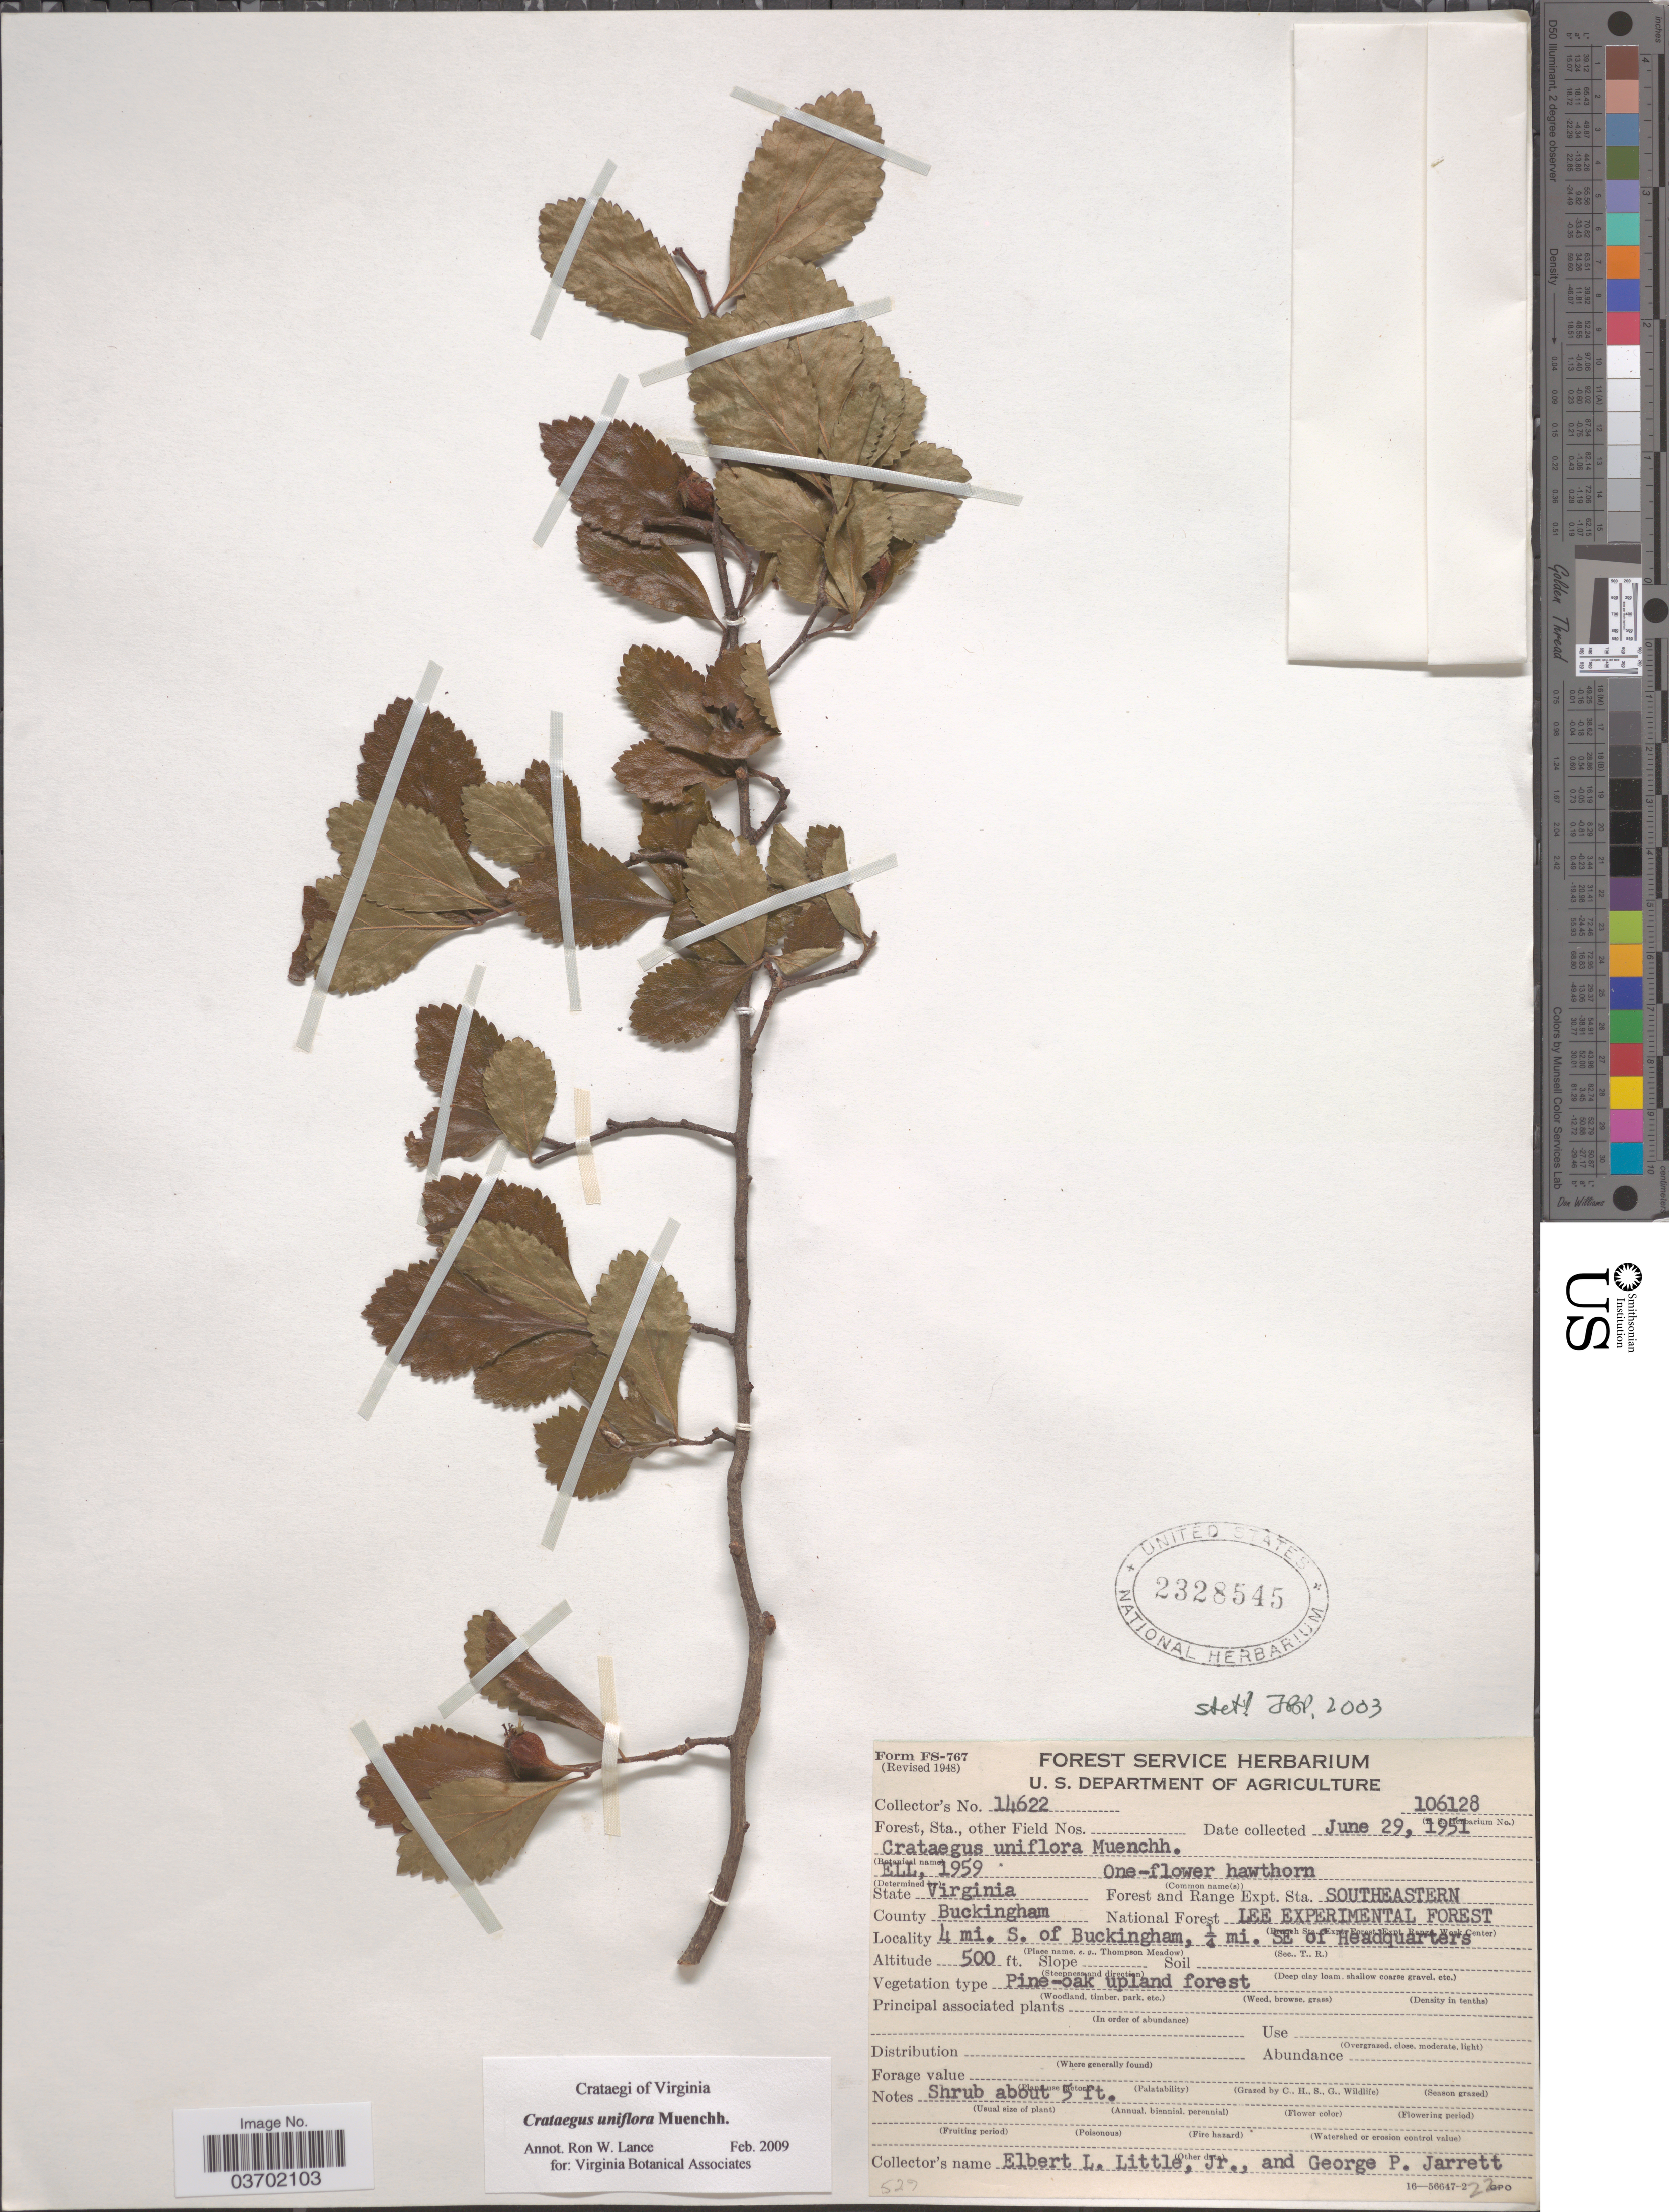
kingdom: Plantae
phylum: Tracheophyta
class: Magnoliopsida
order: Rosales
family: Rosaceae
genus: Crataegus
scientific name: Crataegus uniflora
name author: Münchh.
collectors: E. L. Little & G. Jarrett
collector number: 14622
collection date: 1951-06-29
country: United States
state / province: Virginia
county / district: Buckingham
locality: County Buckingham. Forest and Range Expt. Sta. Southeastern. National Forest Lee Experimental Forest. 4 mi. S. of Buckingham, ¼ mi. SE of Headquarters.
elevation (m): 152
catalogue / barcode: US 2328545